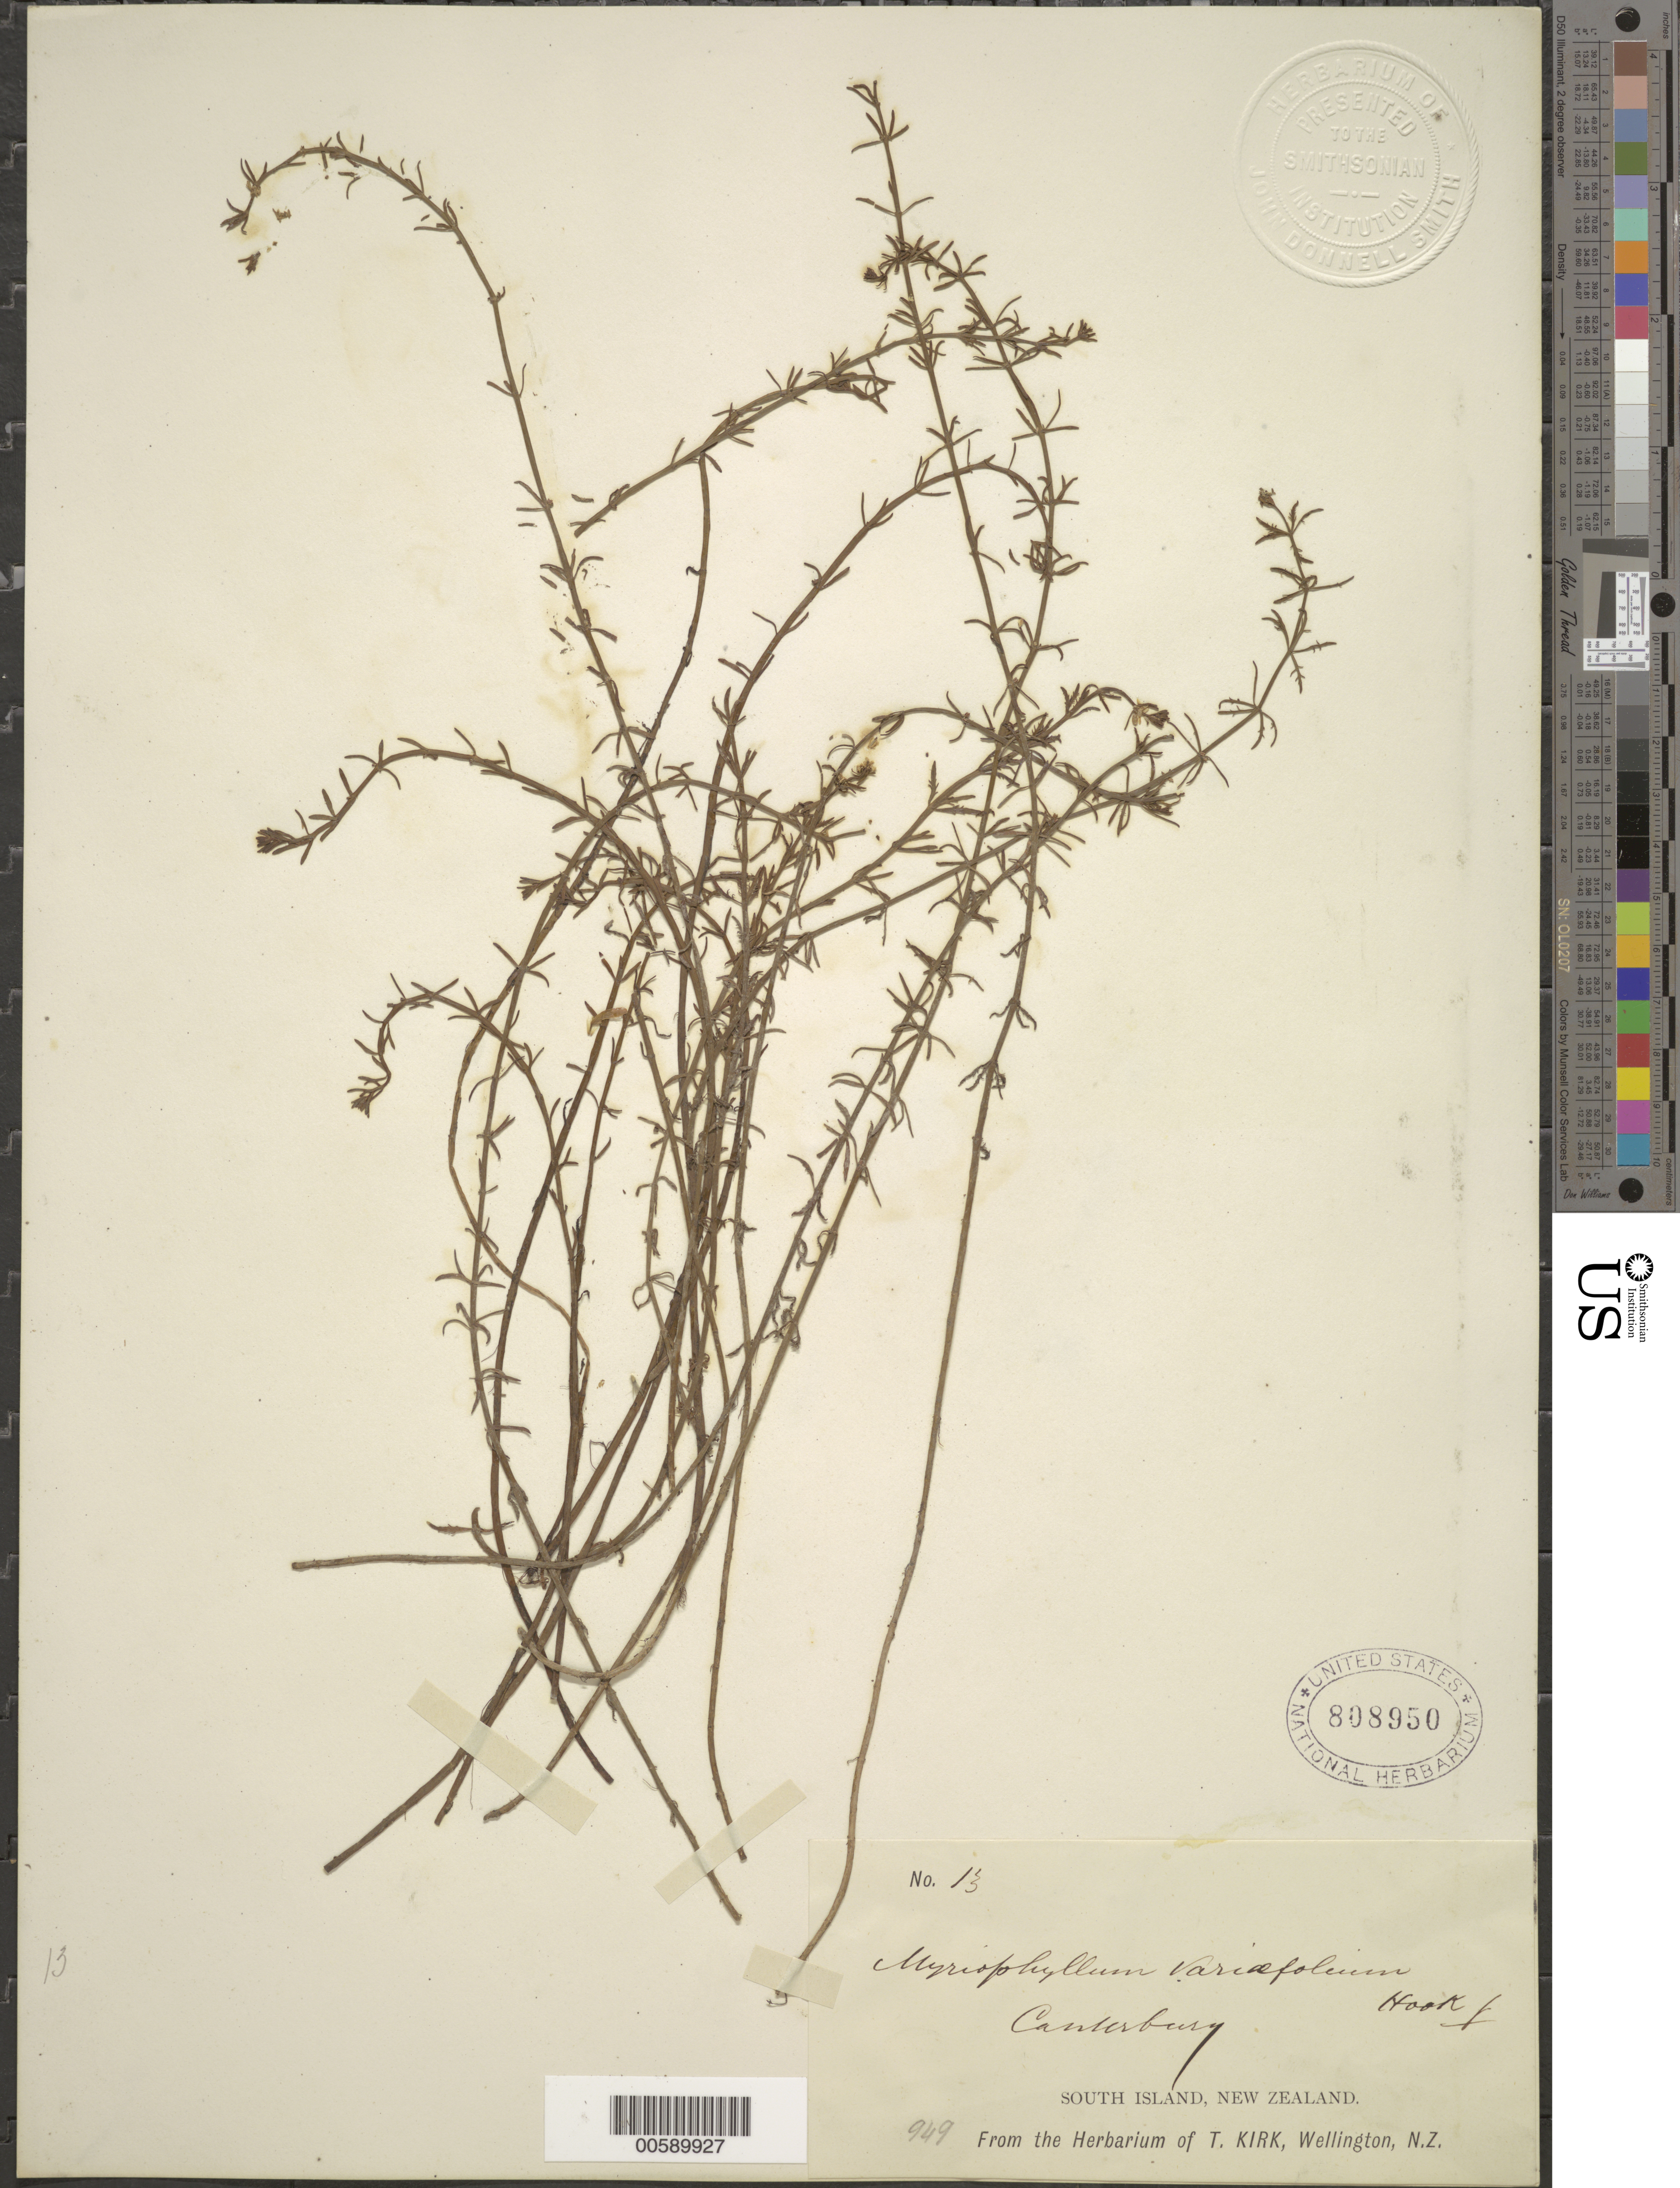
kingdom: Plantae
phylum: Tracheophyta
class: Magnoliopsida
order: Saxifragales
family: Haloragaceae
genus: Myriophyllum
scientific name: Myriophyllum variifolium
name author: Hook. f.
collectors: T. Kirk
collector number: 13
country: New Zealand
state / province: Canterbury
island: South Island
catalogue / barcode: US 808950